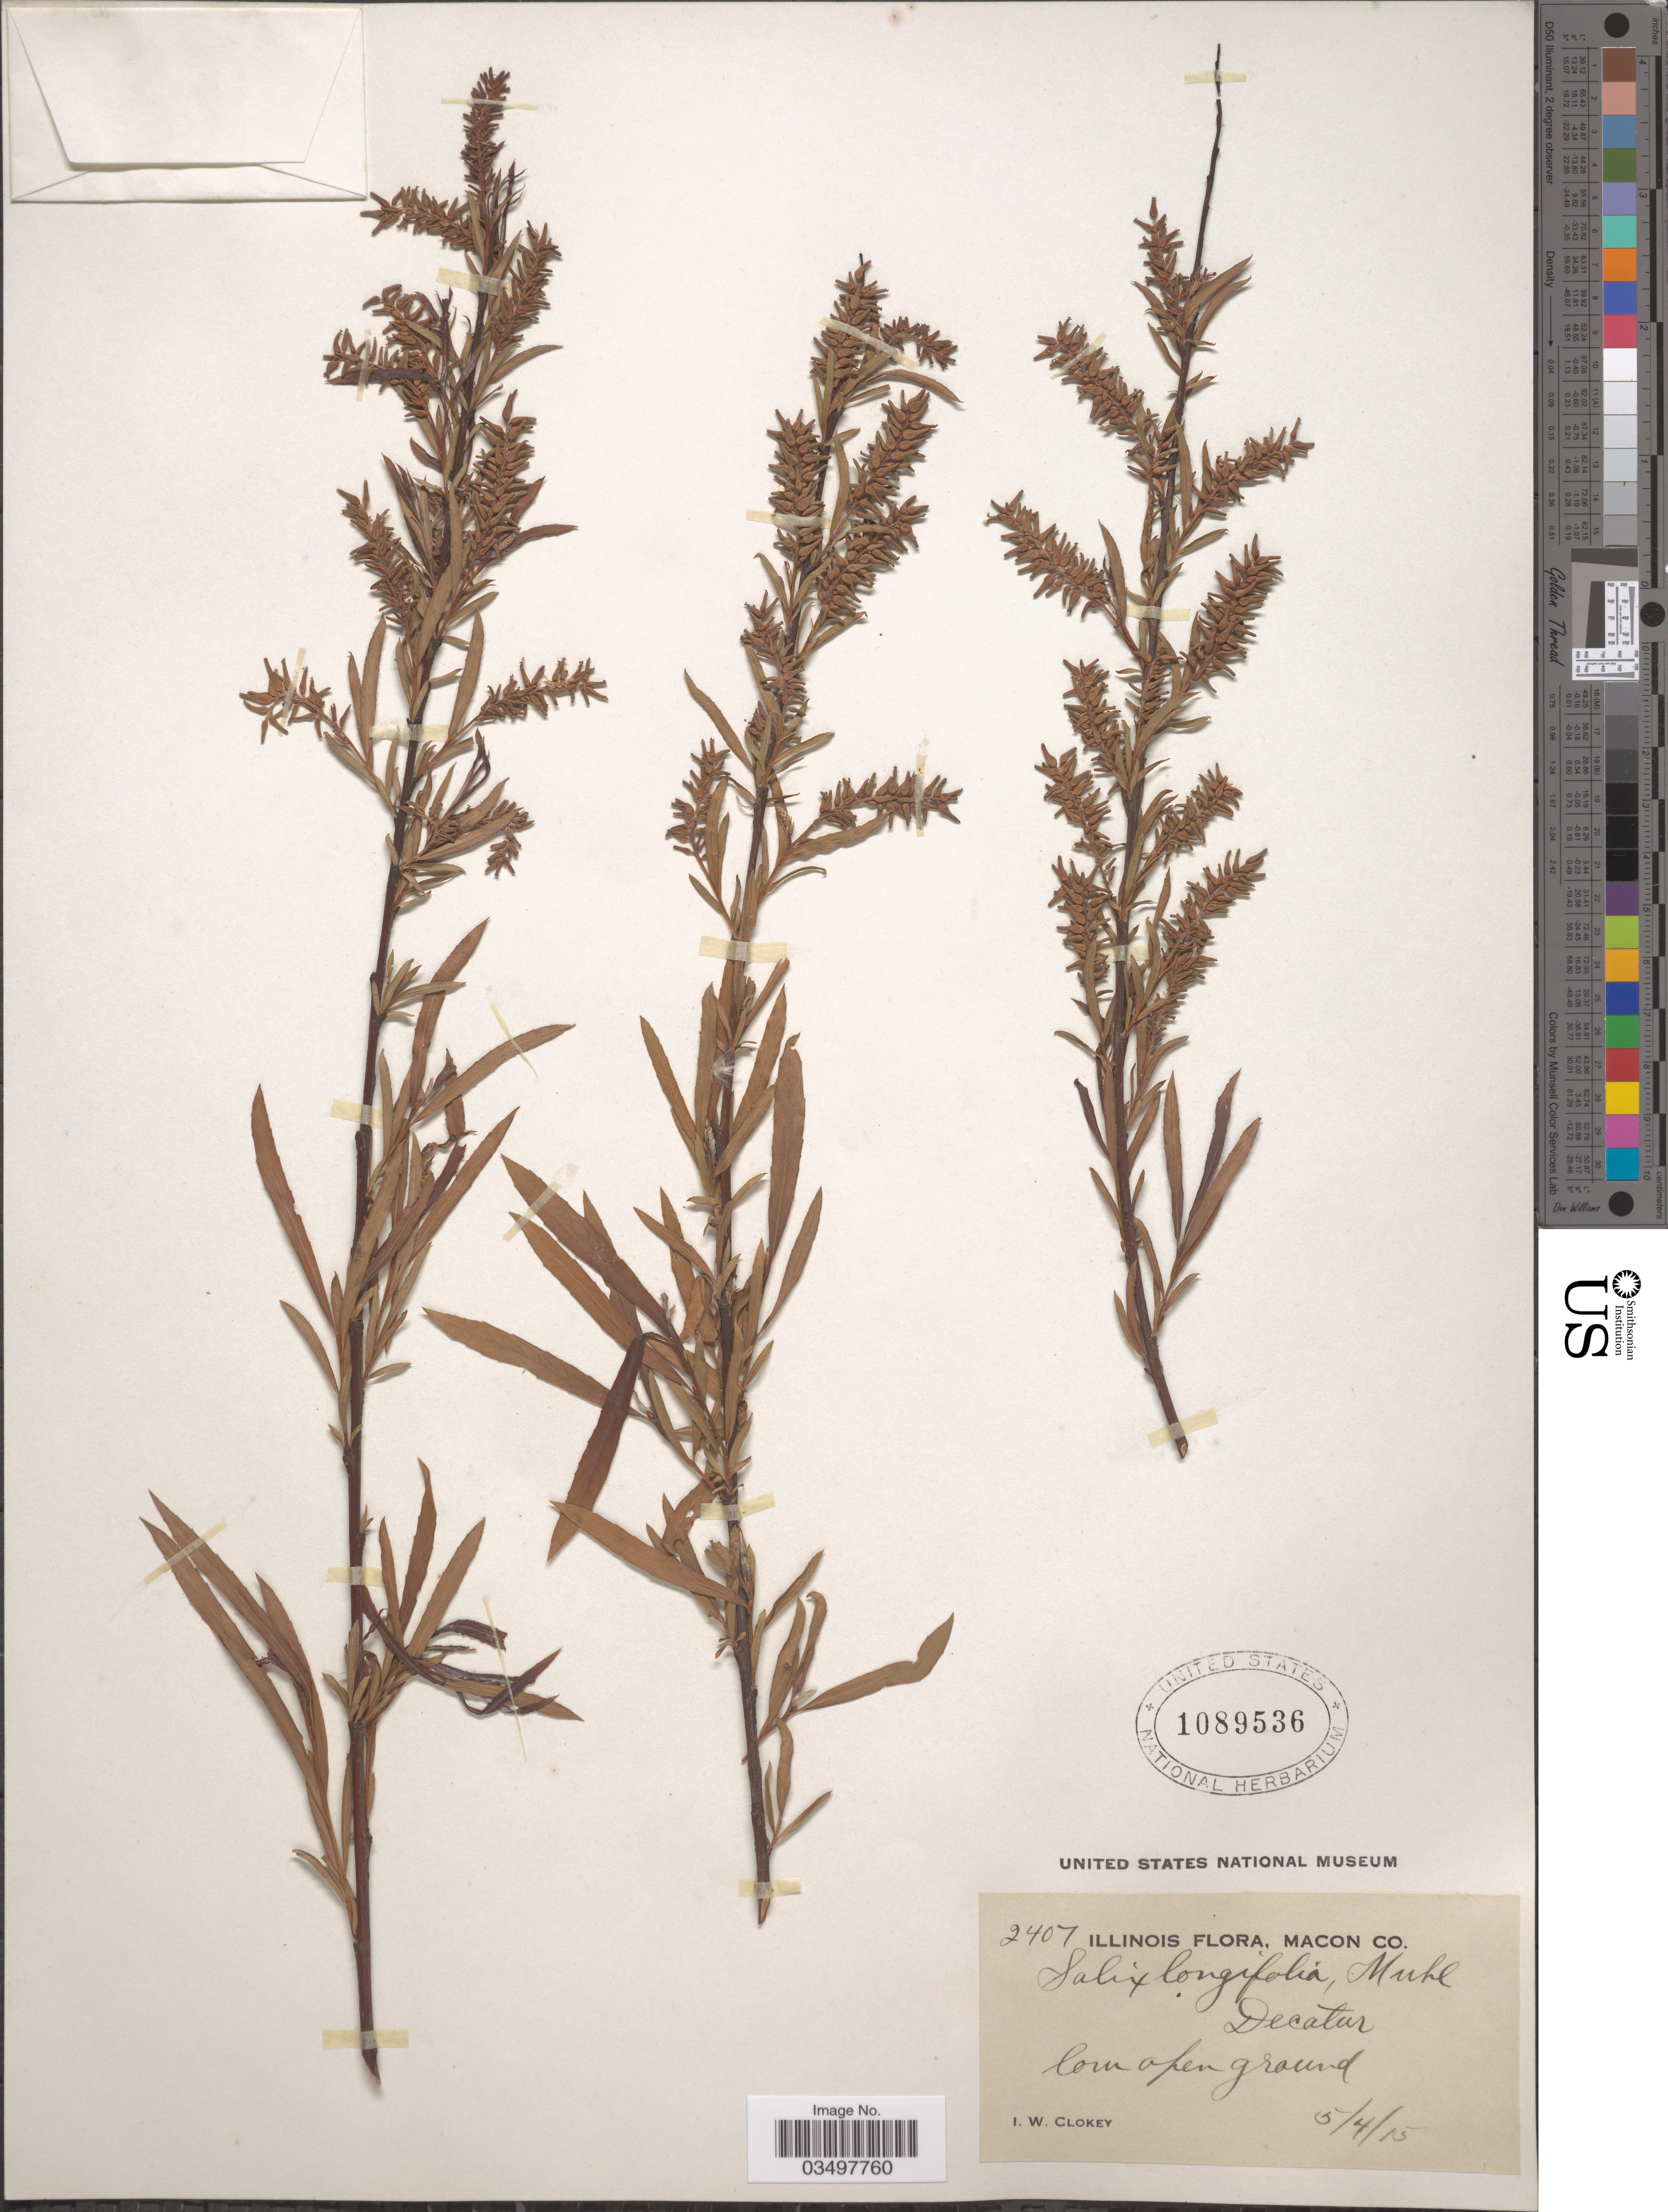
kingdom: Plantae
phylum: Tracheophyta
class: Magnoliopsida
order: Malpighiales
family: Salicaceae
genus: Salix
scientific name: Salix interior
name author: Rowlee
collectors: I. W. Clokey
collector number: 2407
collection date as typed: Transcribed d/m/y: 4/5/15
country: United States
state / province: Illinois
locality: Macon Co., Decatur low open ground.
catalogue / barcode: US 1089536